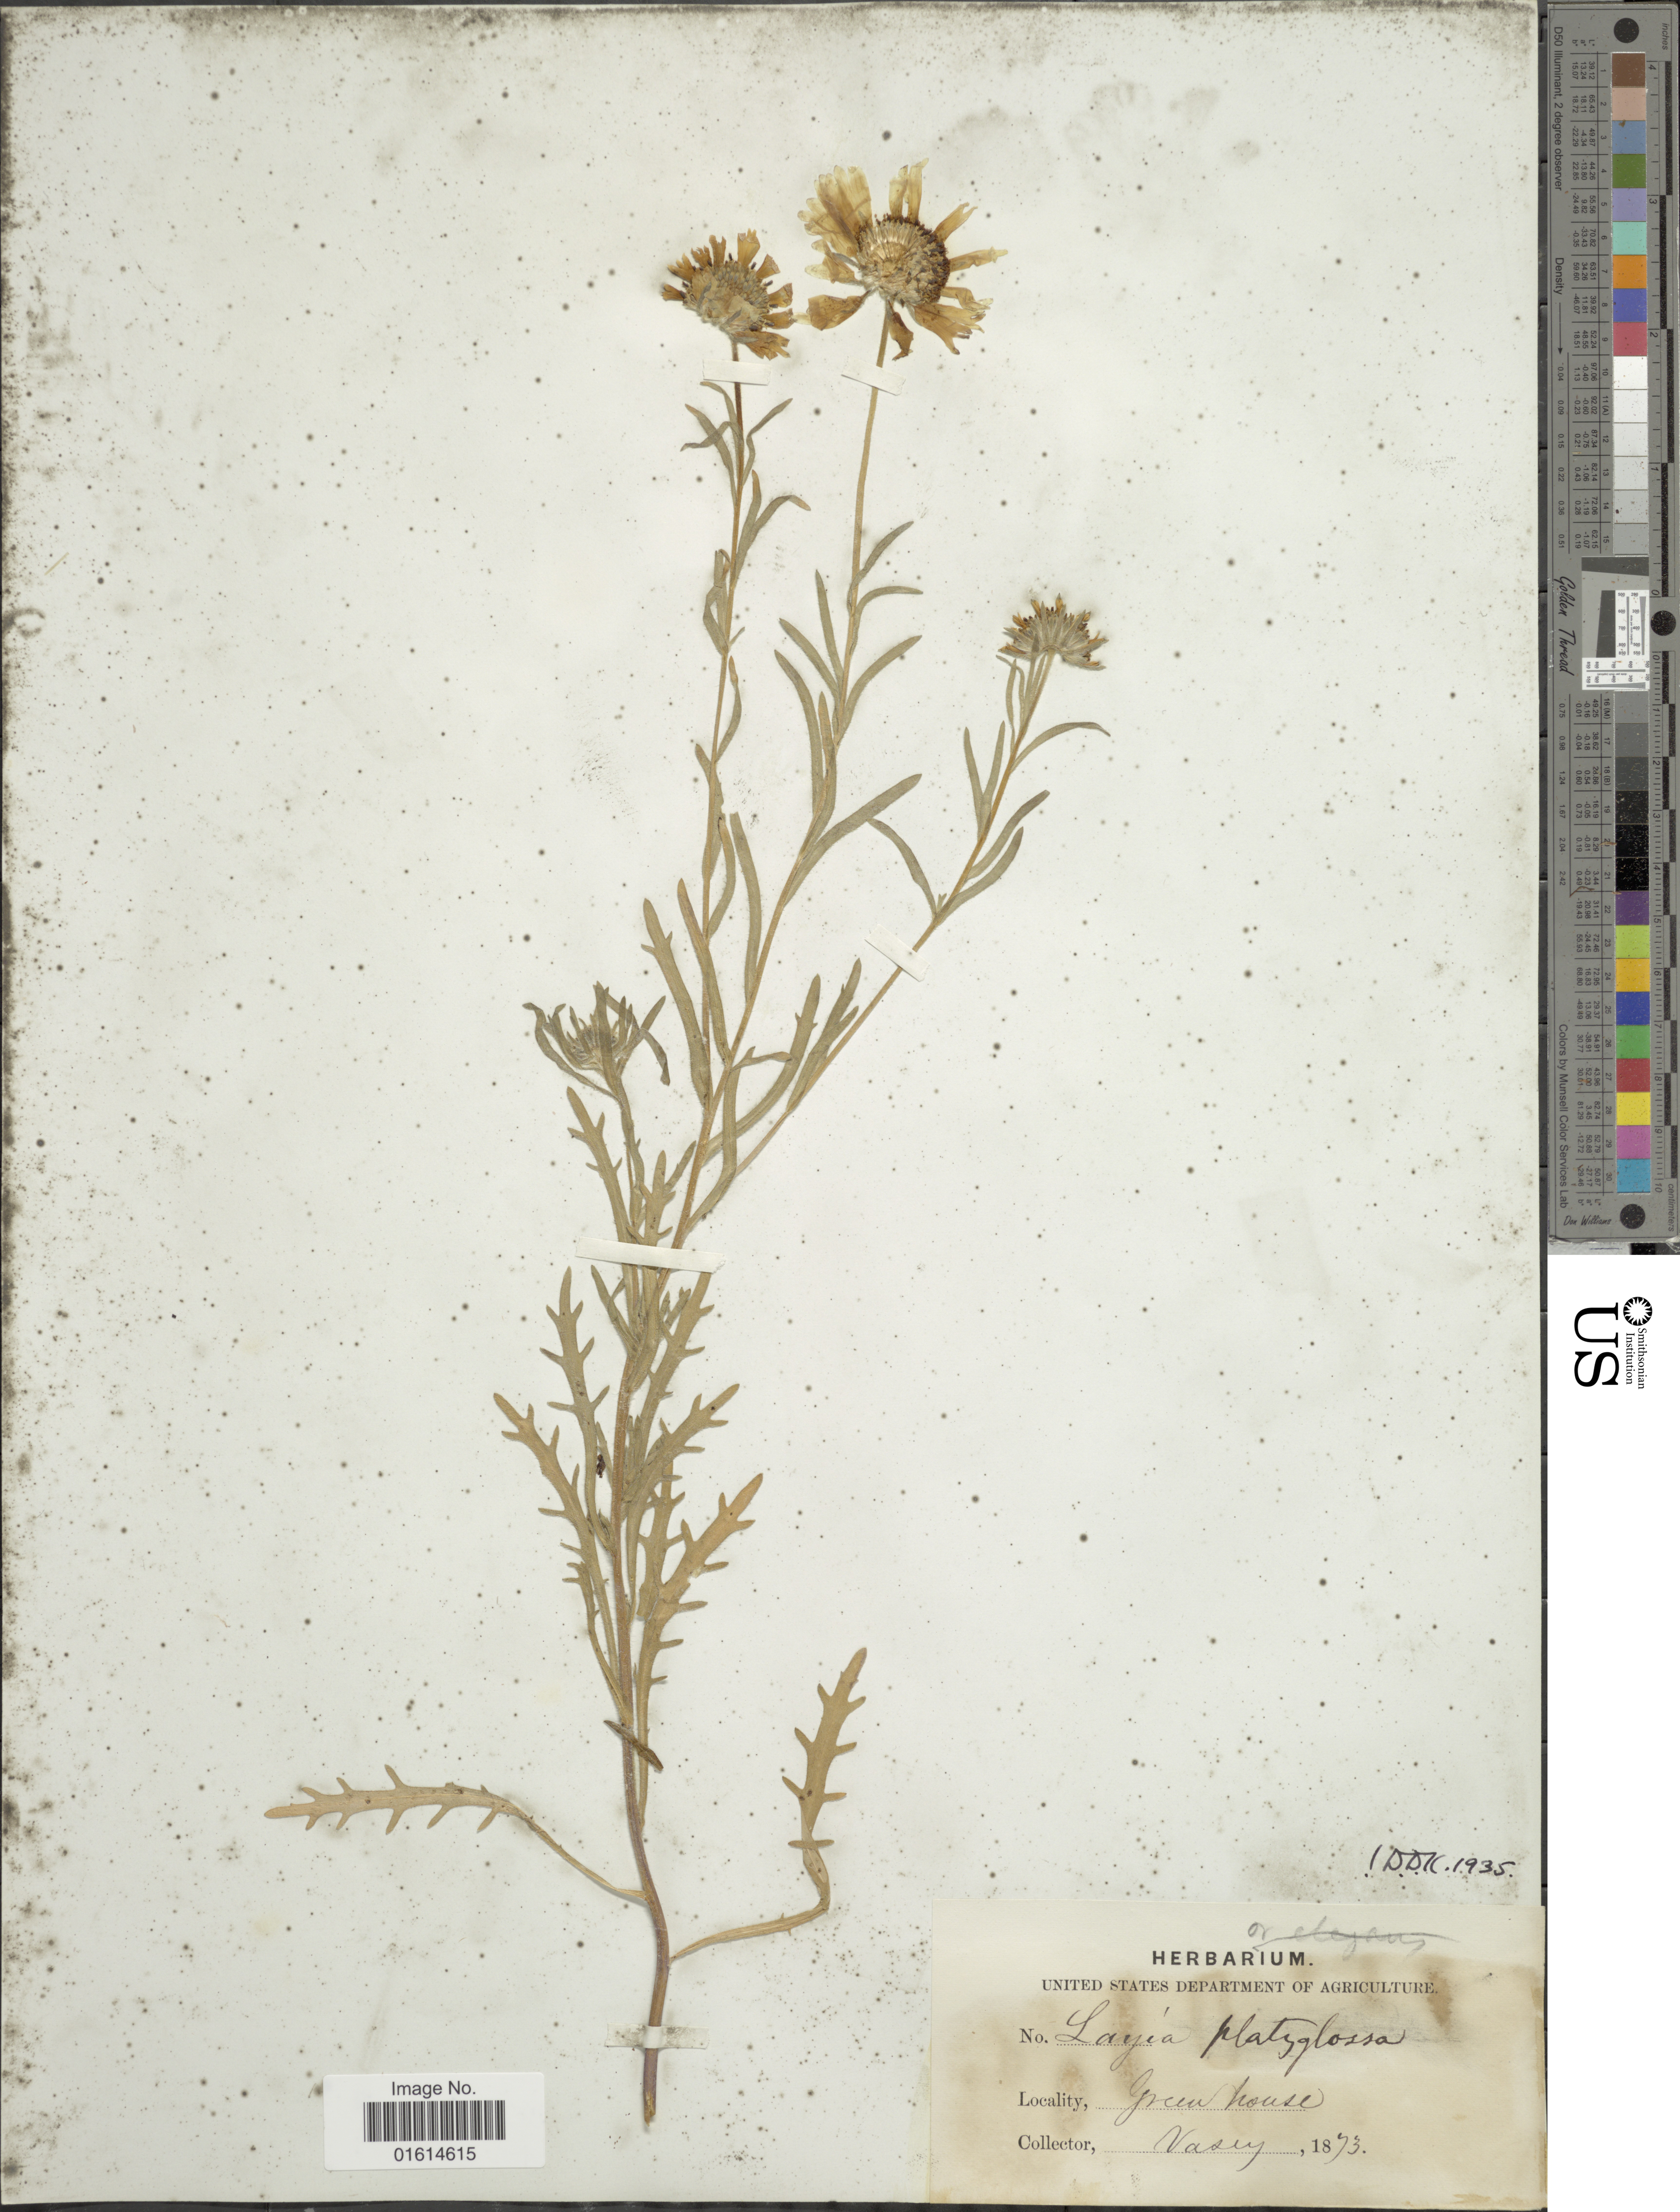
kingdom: Plantae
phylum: Tracheophyta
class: Magnoliopsida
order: Asterales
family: Asteraceae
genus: Layia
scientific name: Layia platyglossa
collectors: Vasey, --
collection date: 1873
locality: Green House